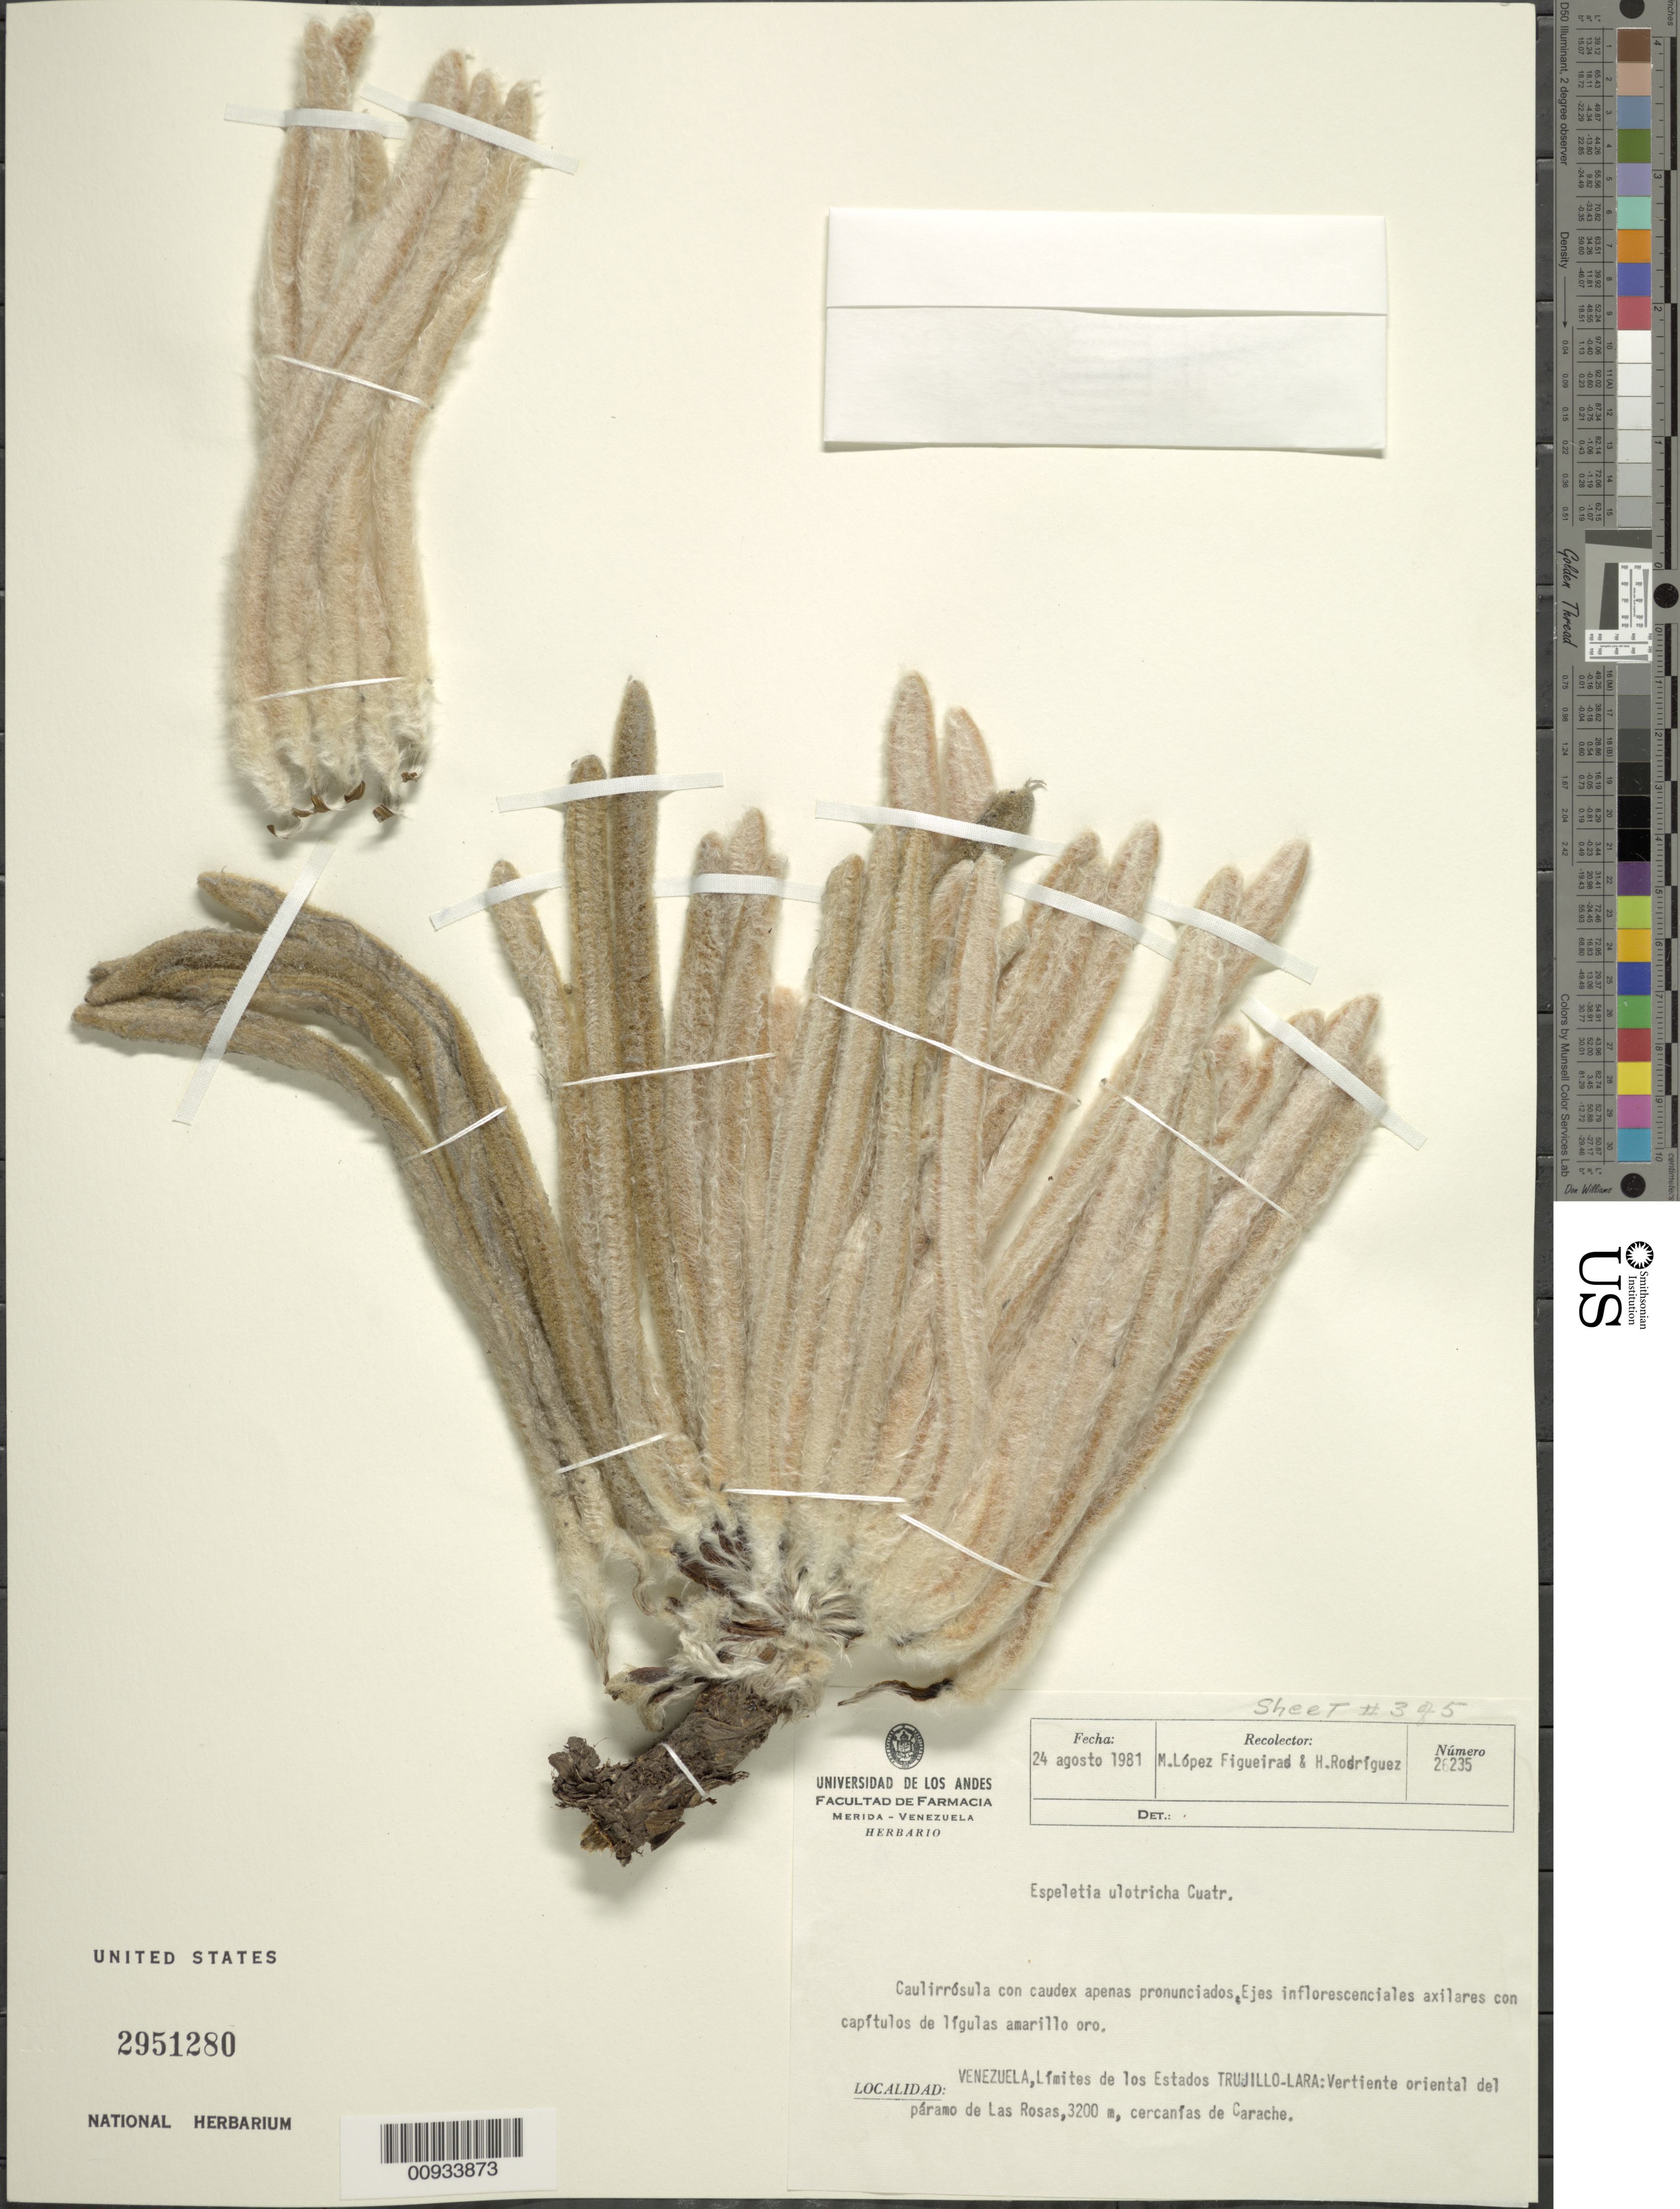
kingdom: Plantae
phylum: Tracheophyta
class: Magnoliopsida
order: Asterales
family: Asteraceae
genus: Espeletia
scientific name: Espeletia ulotricha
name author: Cuatrec.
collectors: M. López Figueiras & H. Rodríguez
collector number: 26235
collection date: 1981-08-24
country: Venezuela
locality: Limites de los Estados Trujillo-Lara, Vertiente Oriental del paramo de Las Rosas, cercanias de Carache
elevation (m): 3200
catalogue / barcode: US 2951280